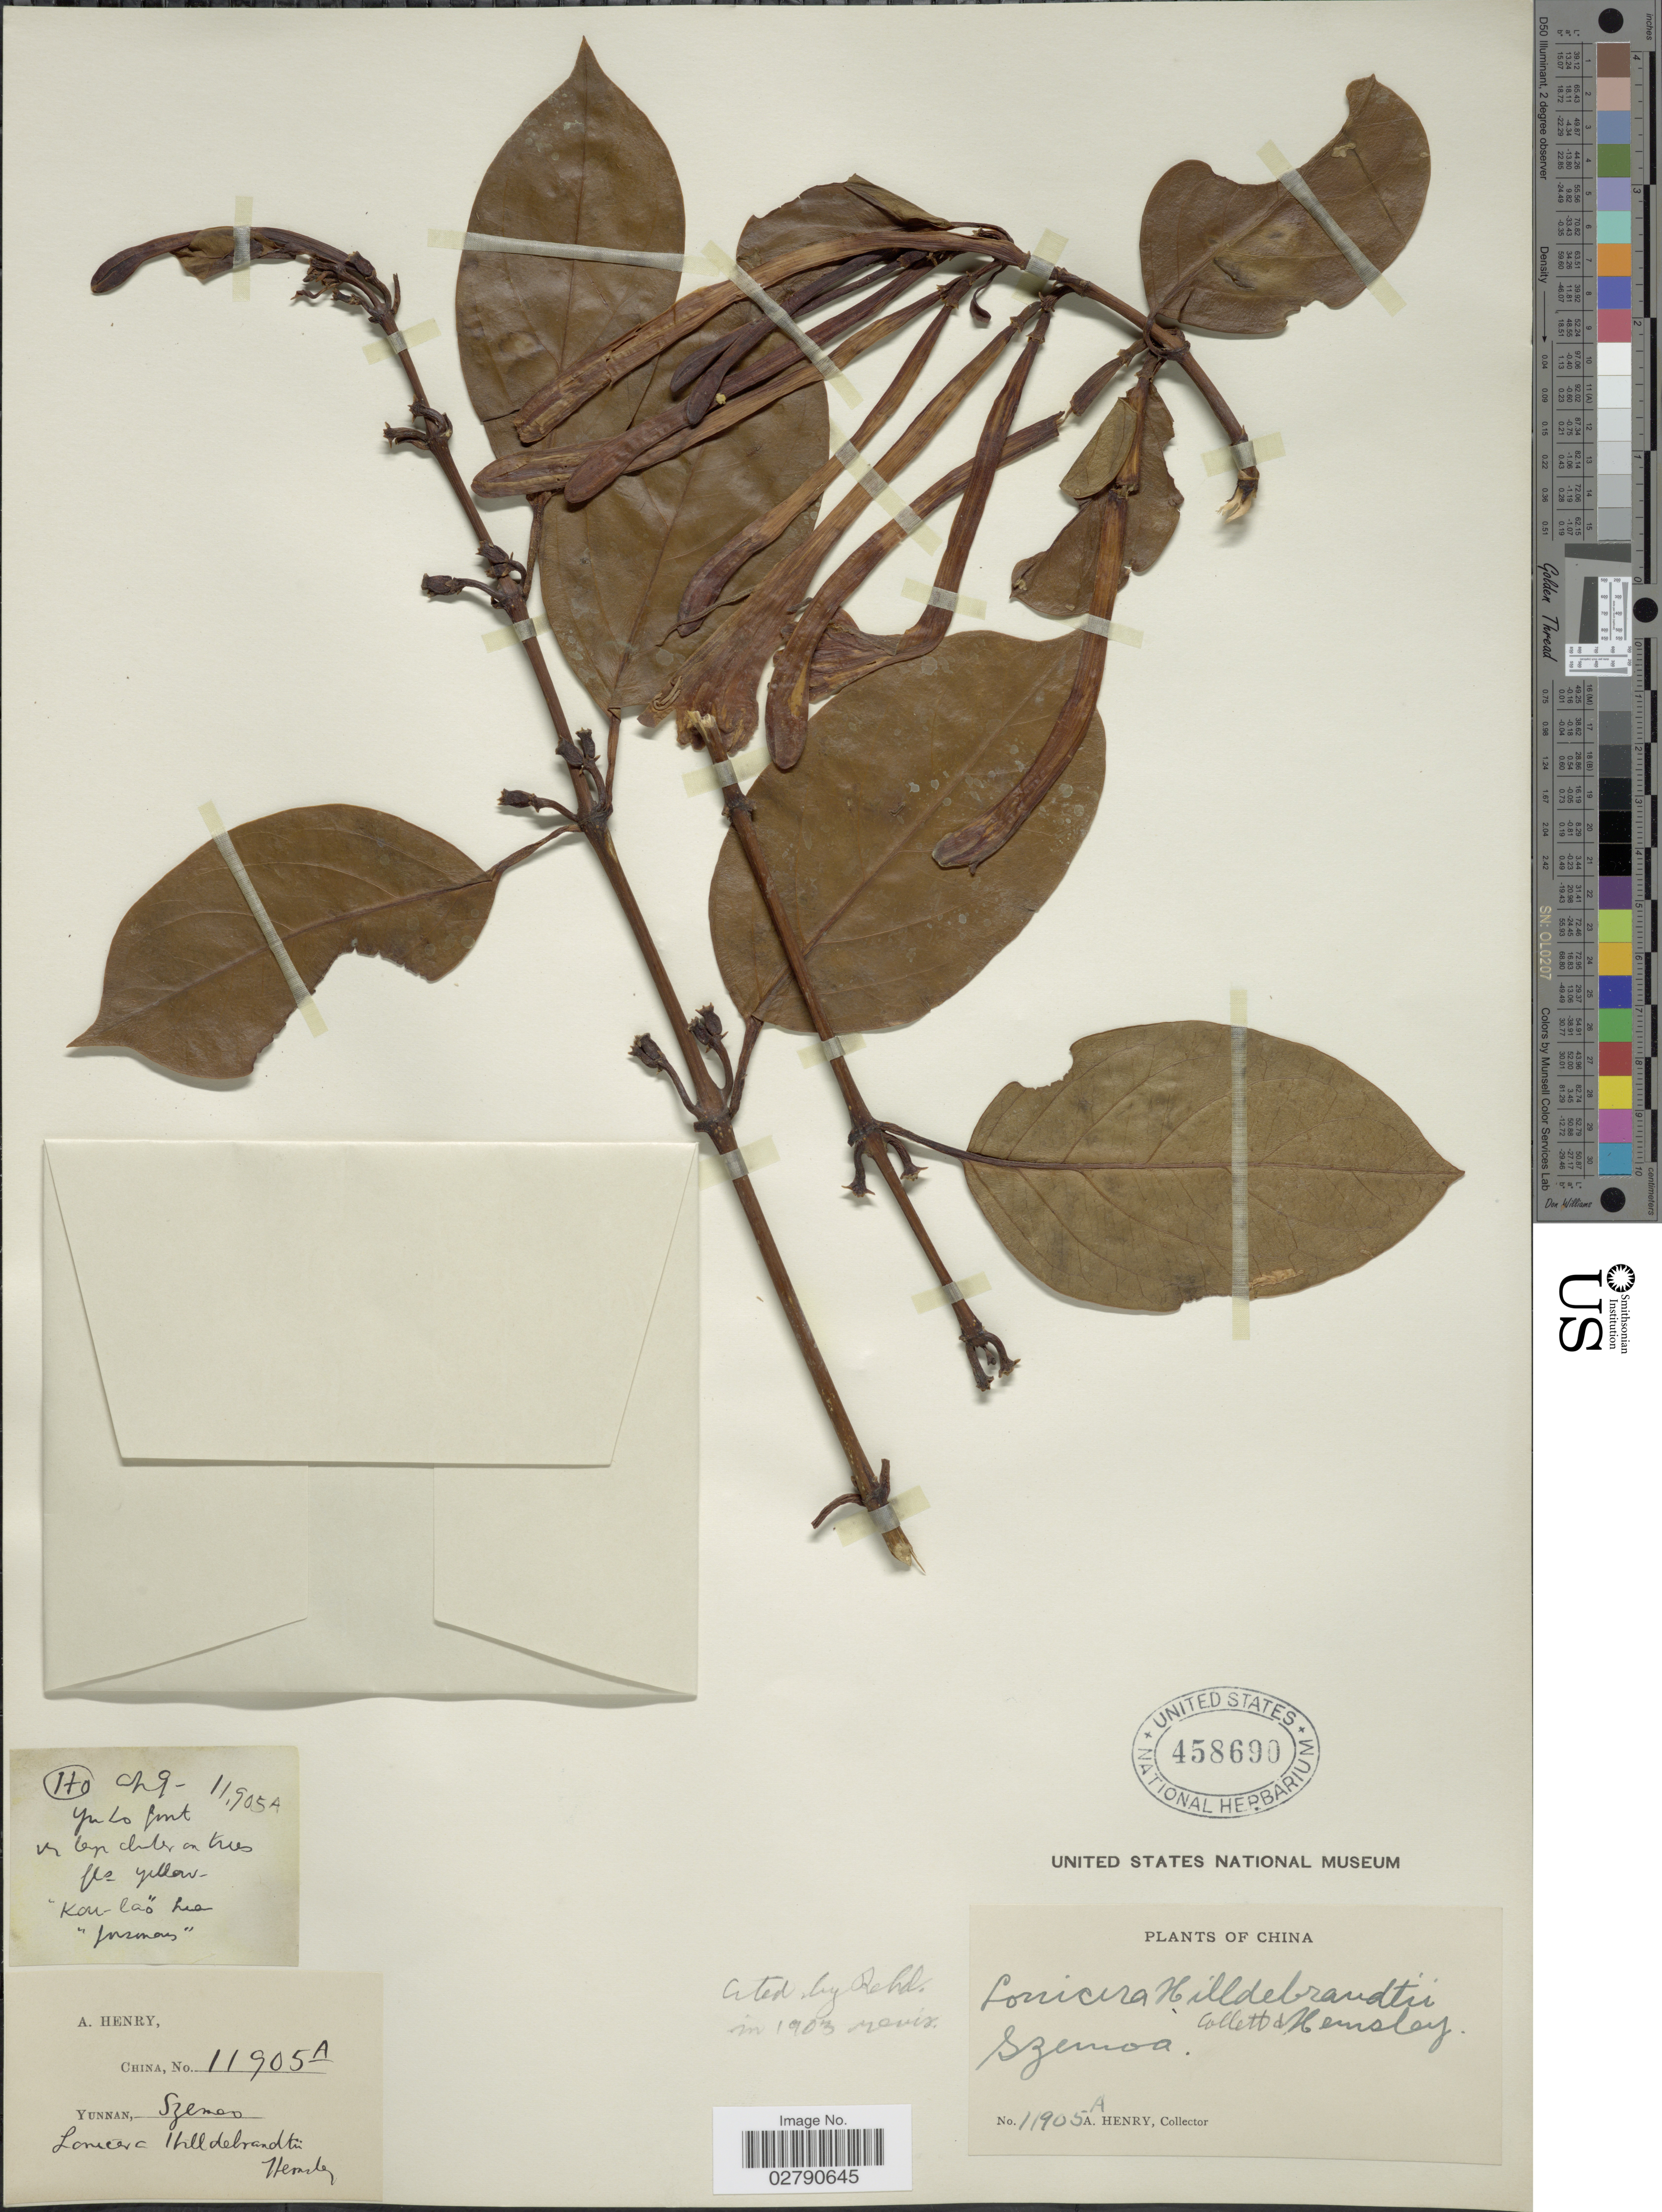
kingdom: Plantae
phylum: Tracheophyta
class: Magnoliopsida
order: Dipsacales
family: Caprifoliaceae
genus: Lonicera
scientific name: Lonicera hildebrandtiana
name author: Collett & Hemsl.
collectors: A. Henry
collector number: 11905 A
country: China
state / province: Yunnan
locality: Szemoa. Yu Lo forest, Ho.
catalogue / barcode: US 458690